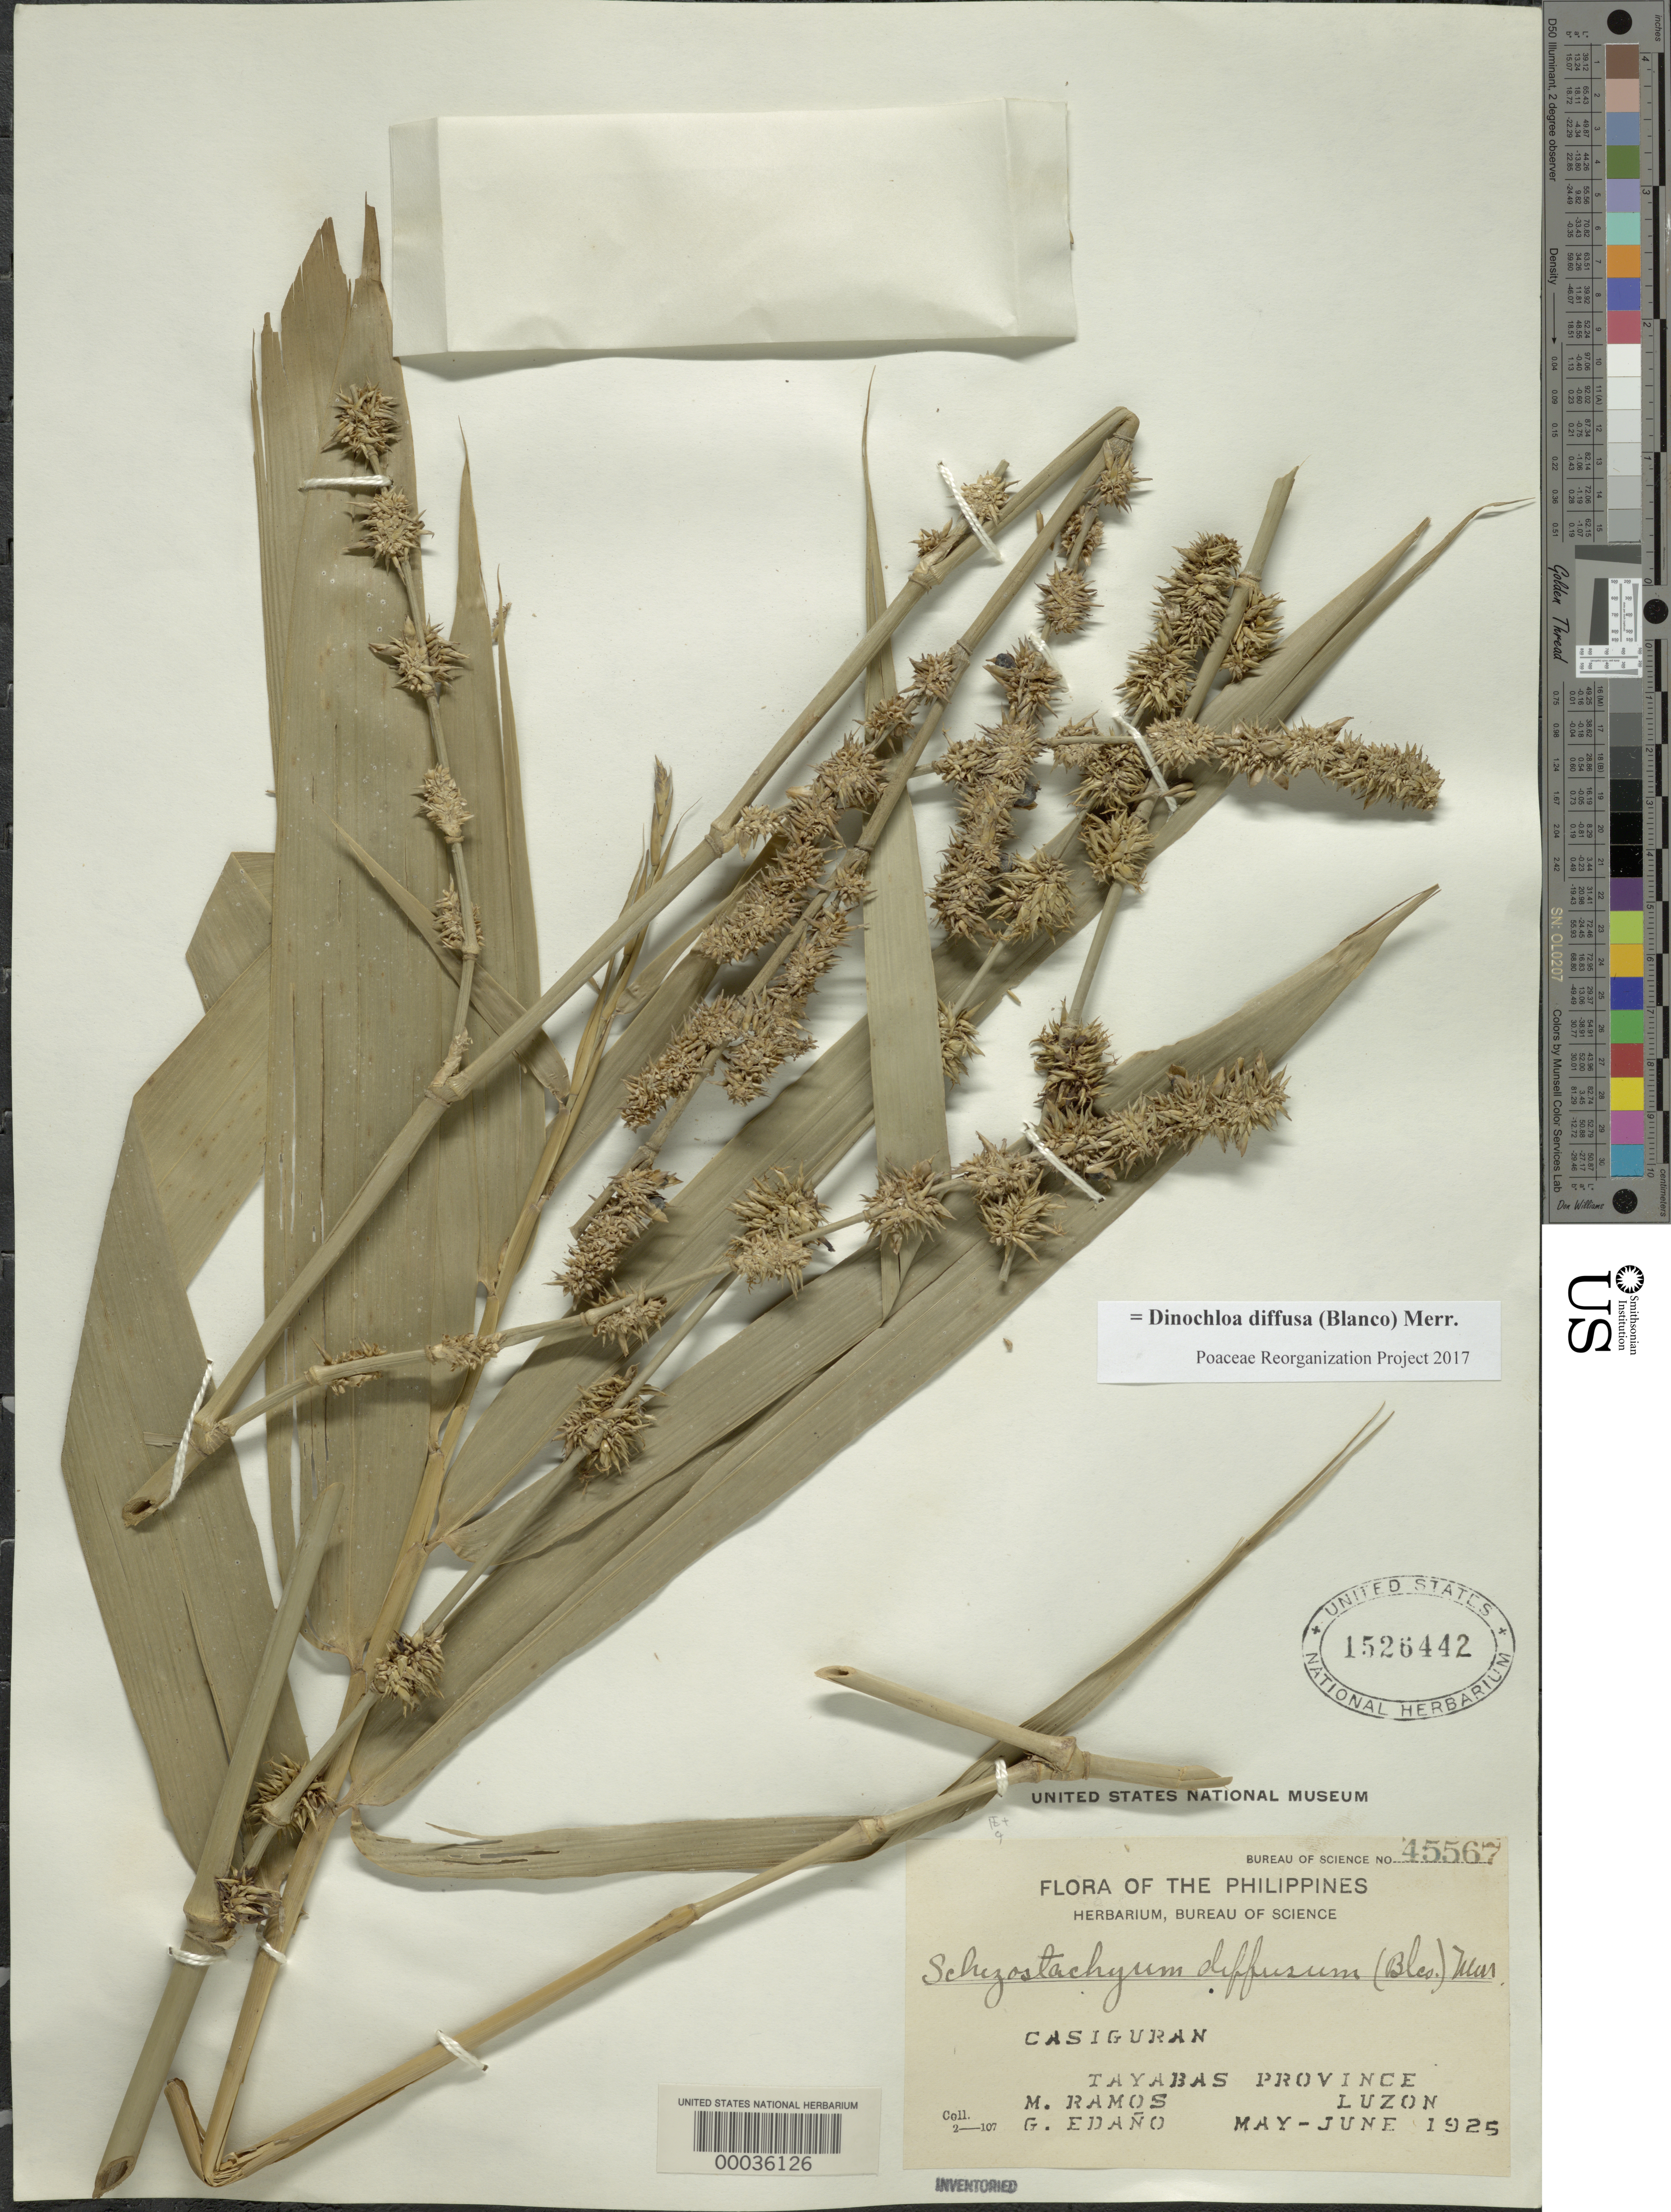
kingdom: Plantae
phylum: Tracheophyta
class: Liliopsida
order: Poales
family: Poaceae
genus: Dinochloa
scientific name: Dinochloa diffusa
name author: (Blanco) Merr.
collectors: M. Ramos & G. E. Edaño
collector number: Pbs 45567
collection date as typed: May 1925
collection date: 1925-05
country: Philippines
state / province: Calabarzon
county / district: Quezon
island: Luzon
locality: Casiguran, tayabas prov. [= quezon province]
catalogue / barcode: US 1526442